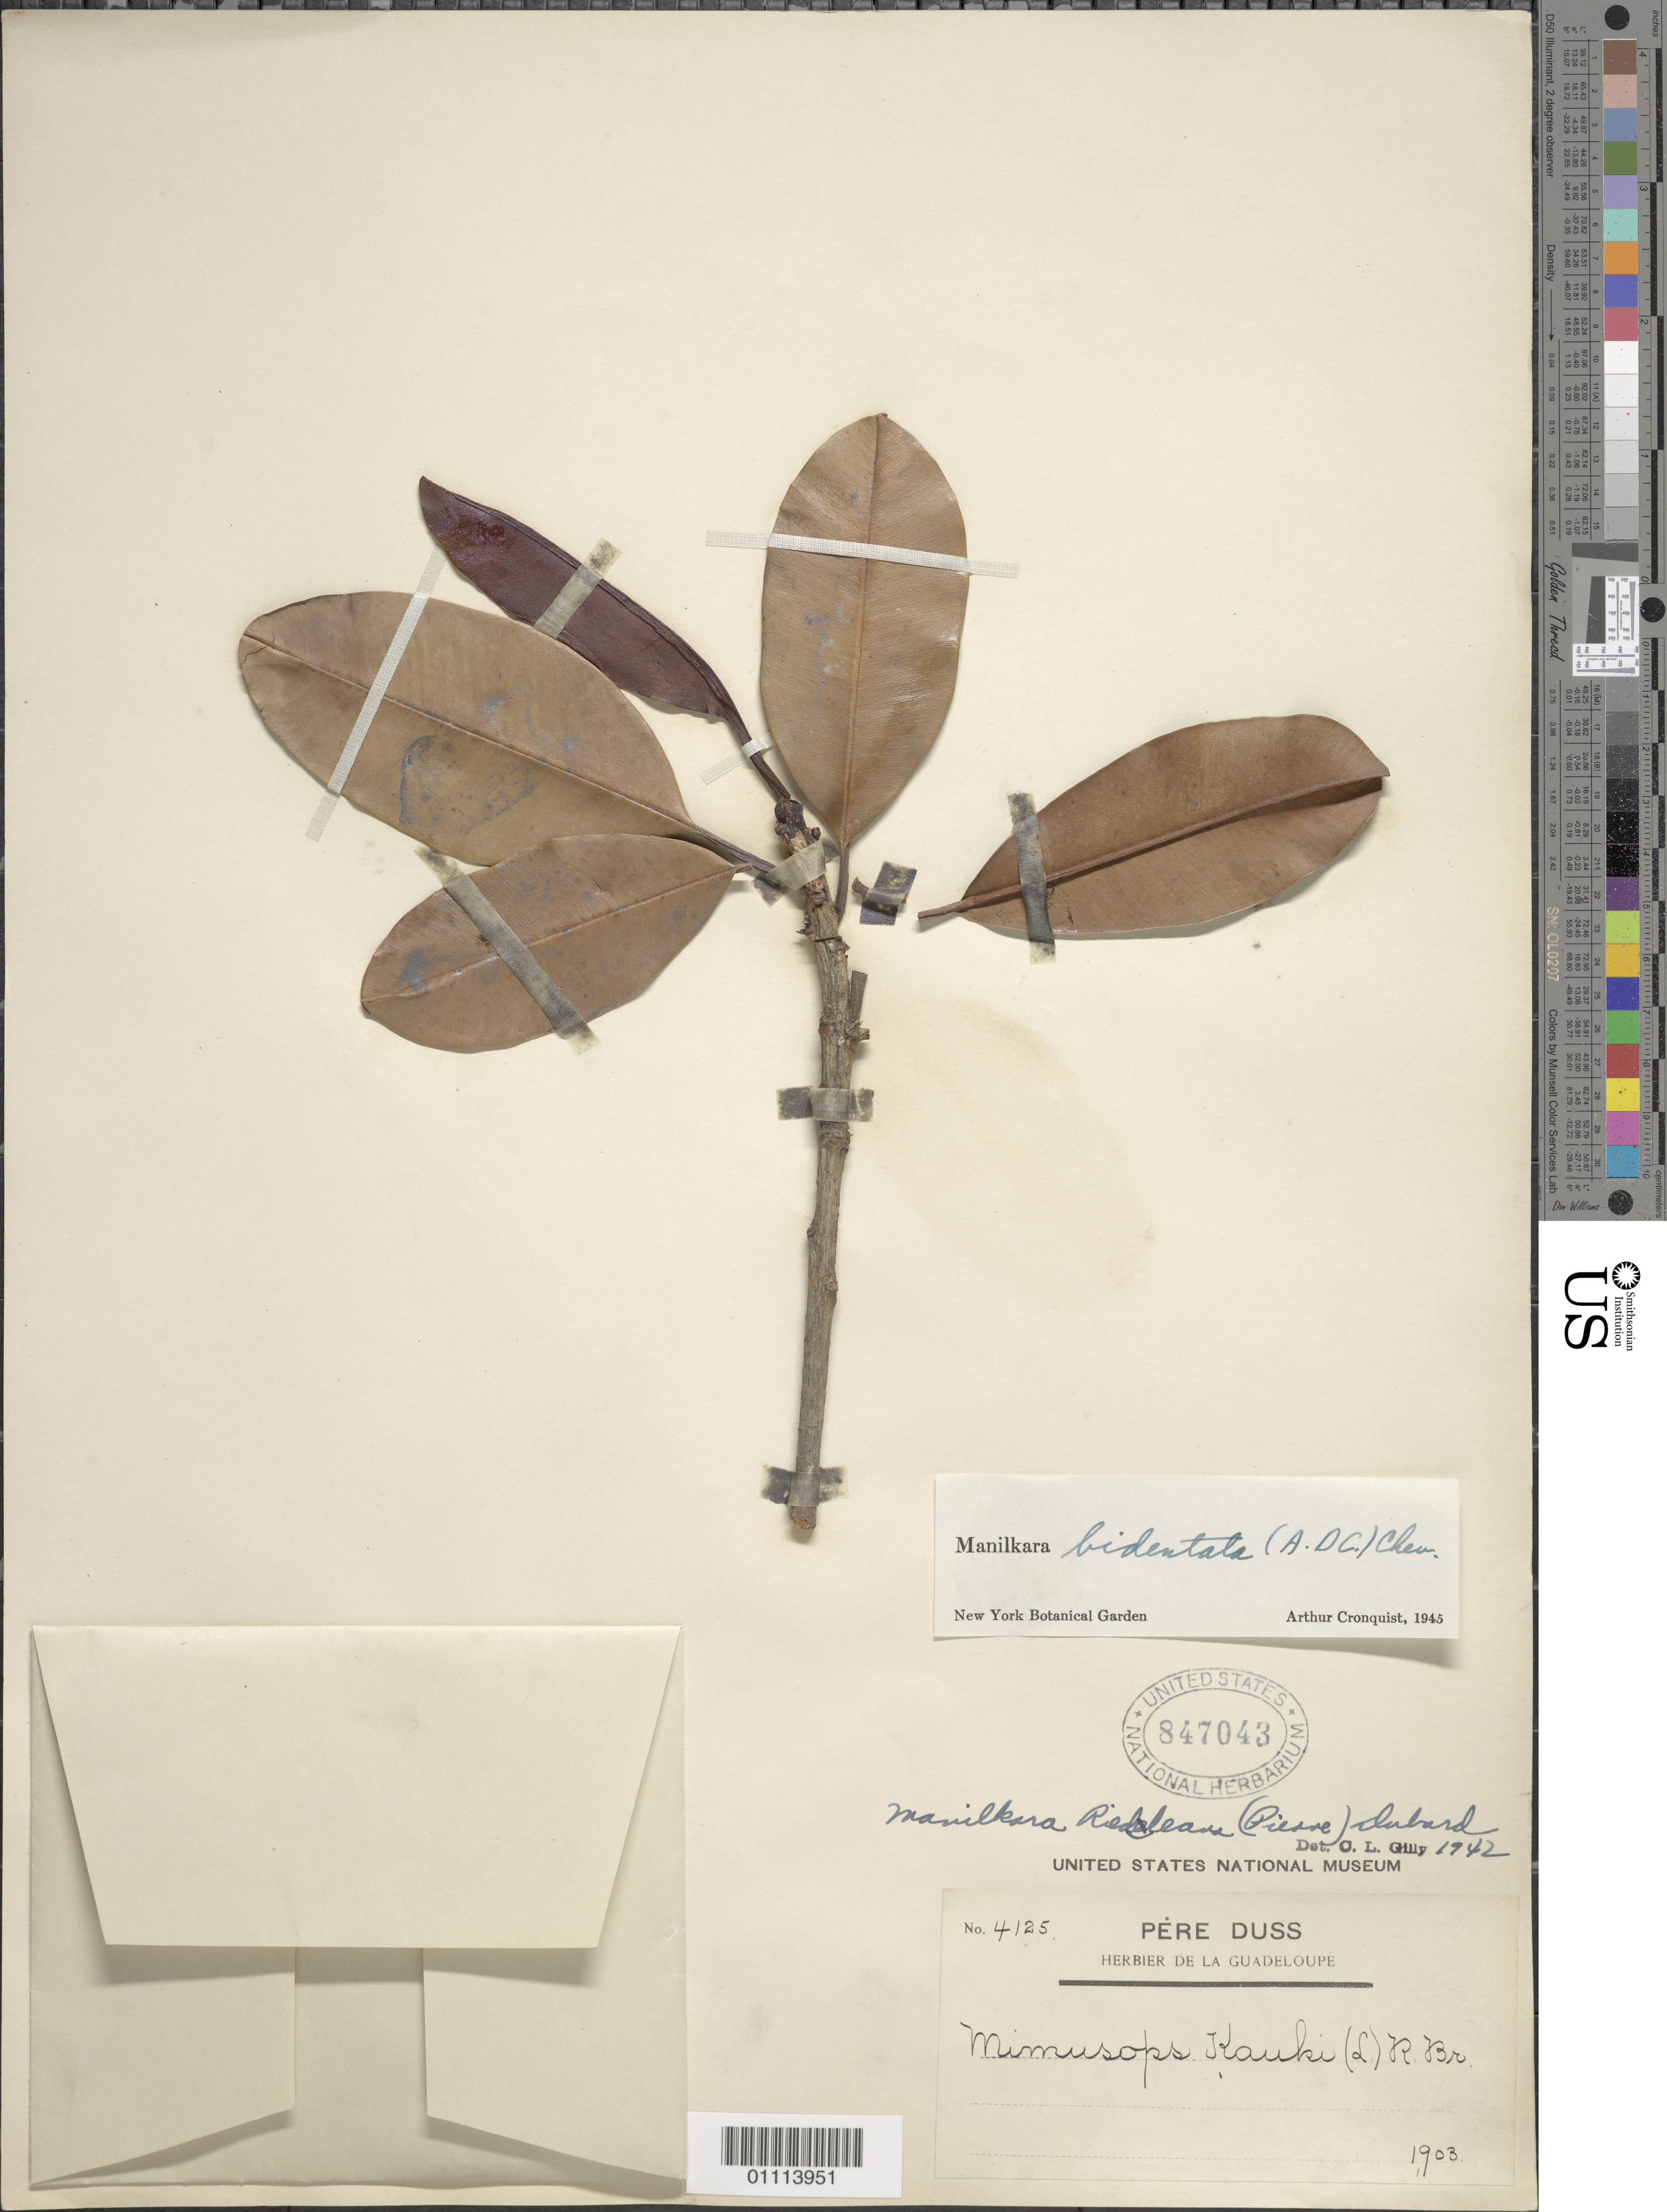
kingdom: Plantae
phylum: Tracheophyta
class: Magnoliopsida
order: Ericales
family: Sapotaceae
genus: Manilkara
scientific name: Manilkara bidentata subsp. bidentata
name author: (A. DC.) A. Chev.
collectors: Père Duss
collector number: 4125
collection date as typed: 1903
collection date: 1903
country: Guadeloupe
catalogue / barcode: US 847043